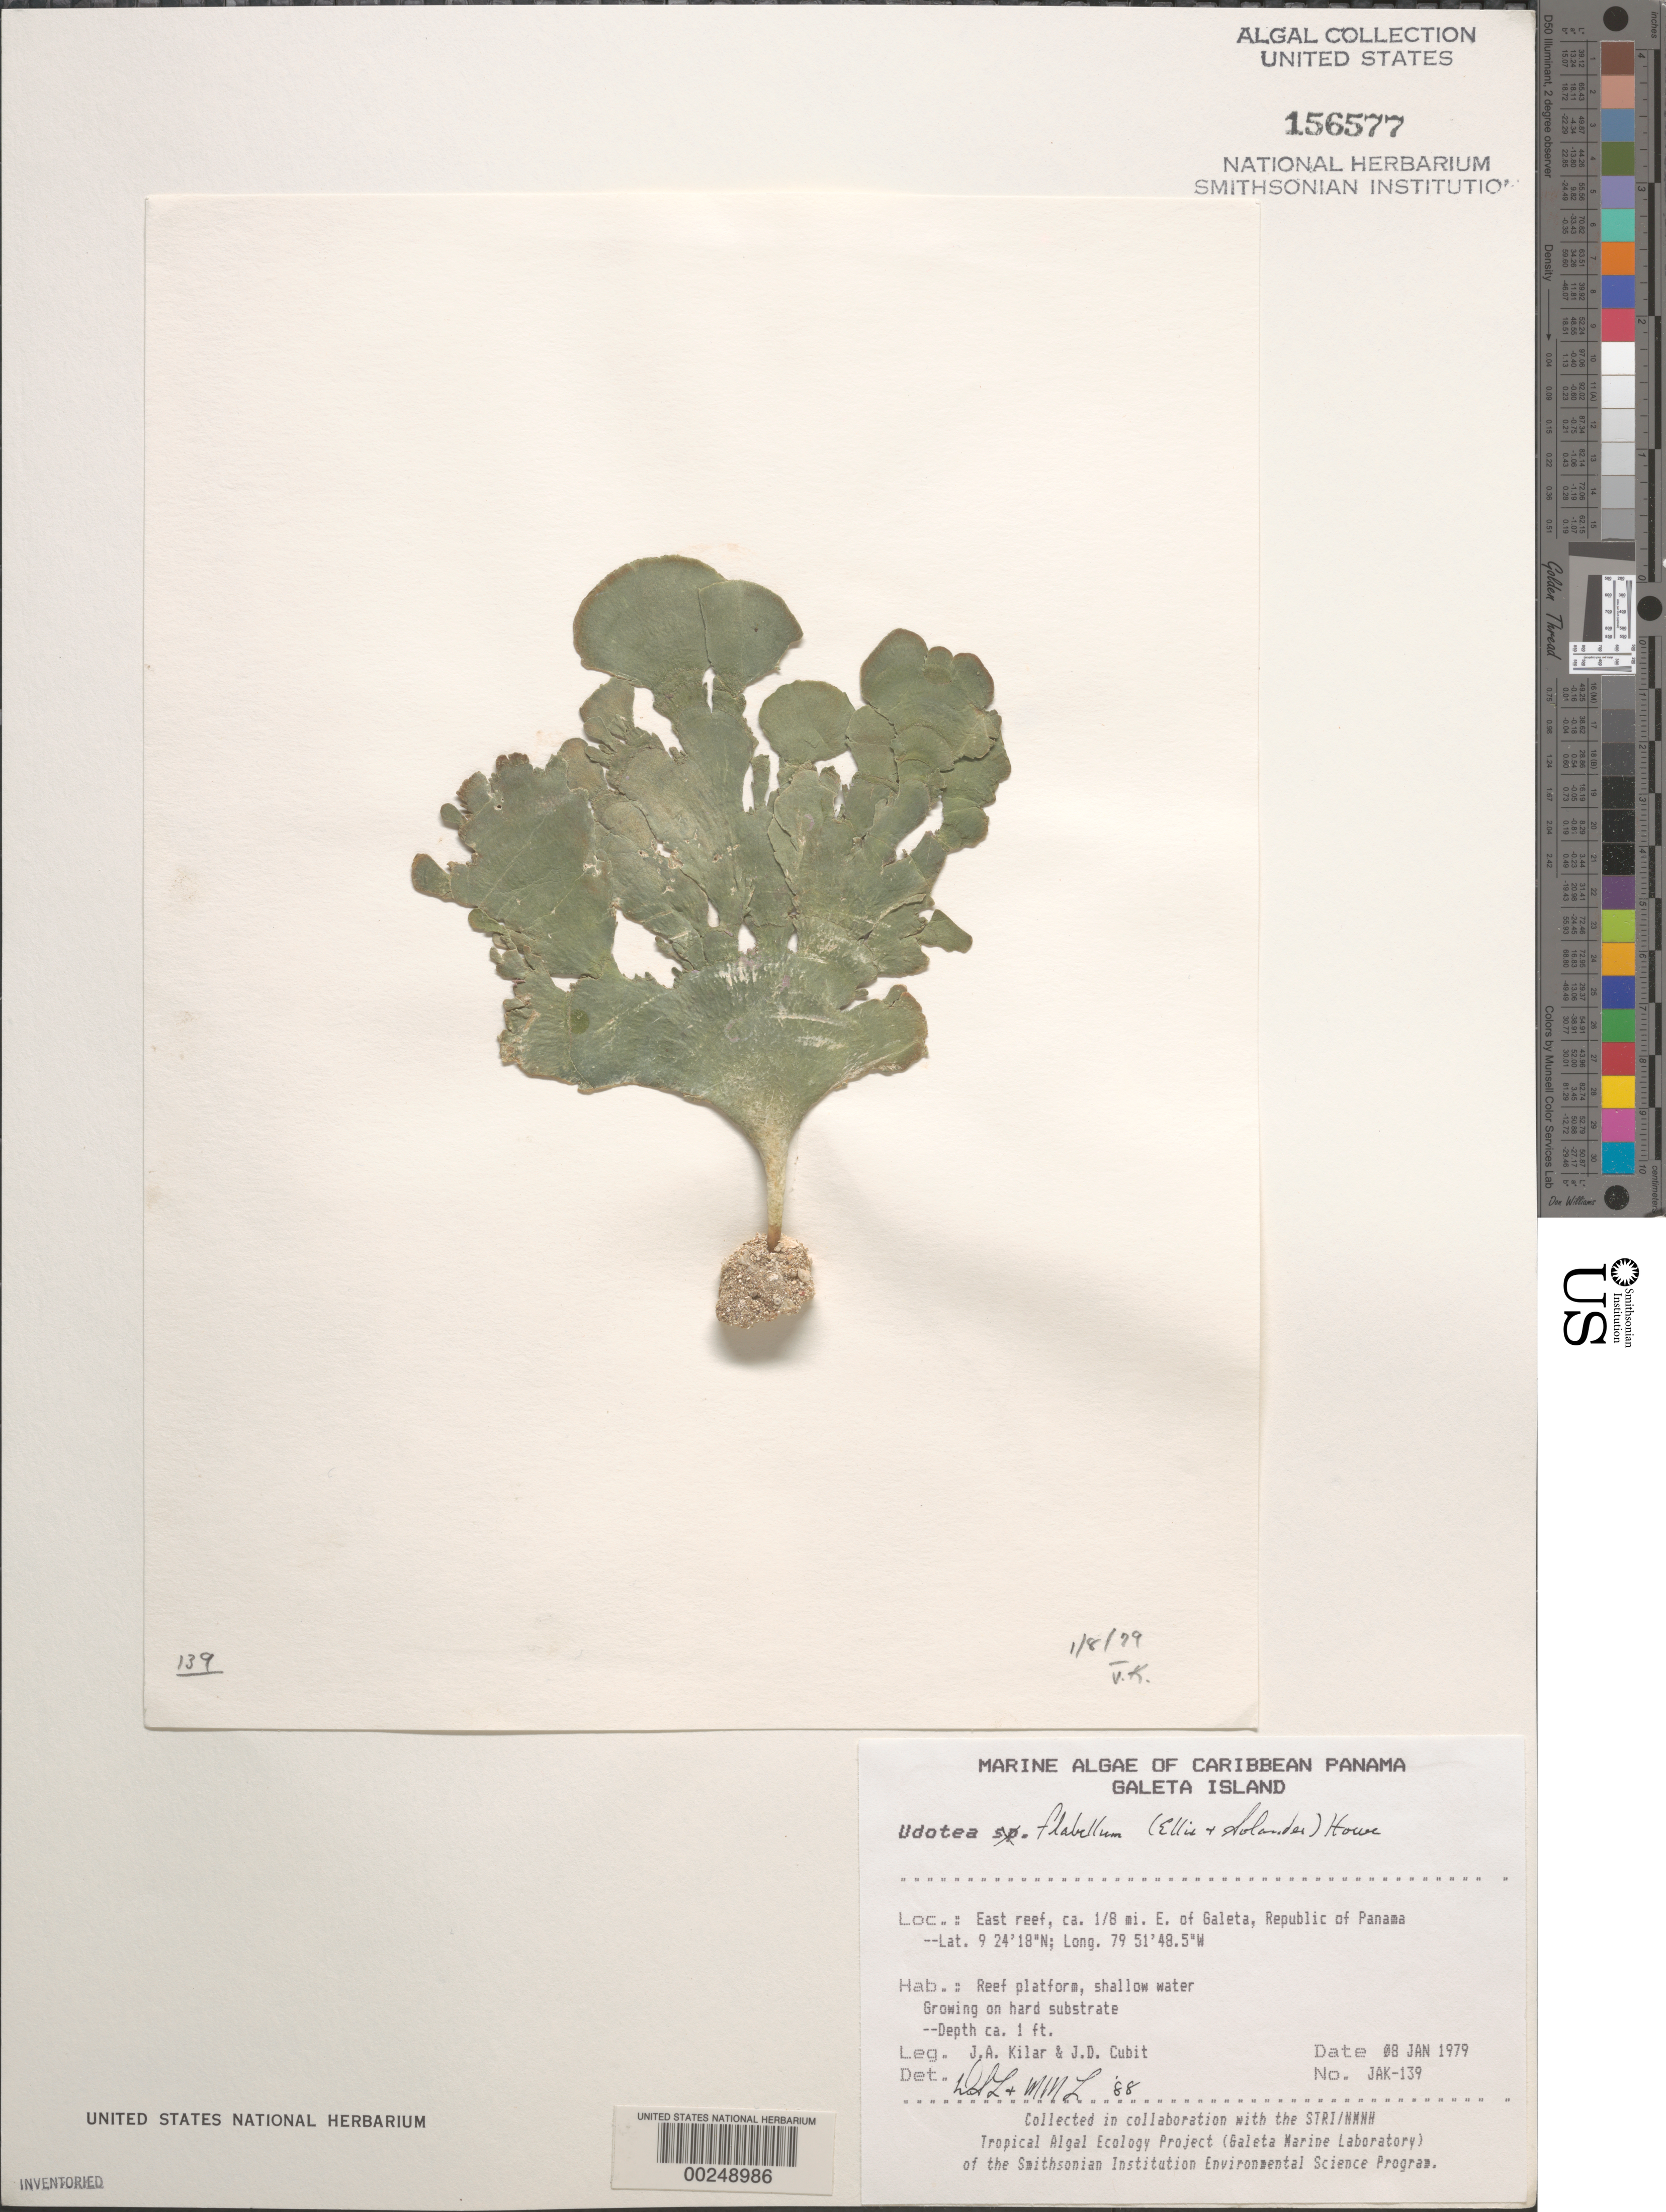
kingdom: Plantae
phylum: Chlorophyta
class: Ulvophyceae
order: Bryopsidales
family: Udoteaceae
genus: Udotea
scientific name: Udotea flabellum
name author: (J. Ellis & Sol.) M. Howe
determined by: Littler, D. S.; Littler, M. M.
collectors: J. A. Kilar & J. Cubit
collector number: JAK-139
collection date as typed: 08 Jan 1979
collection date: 1979-01-08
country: Panama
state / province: Colón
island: Galeta Island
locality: East Reef, about 1/8th mile east of Galeta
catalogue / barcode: US 156577